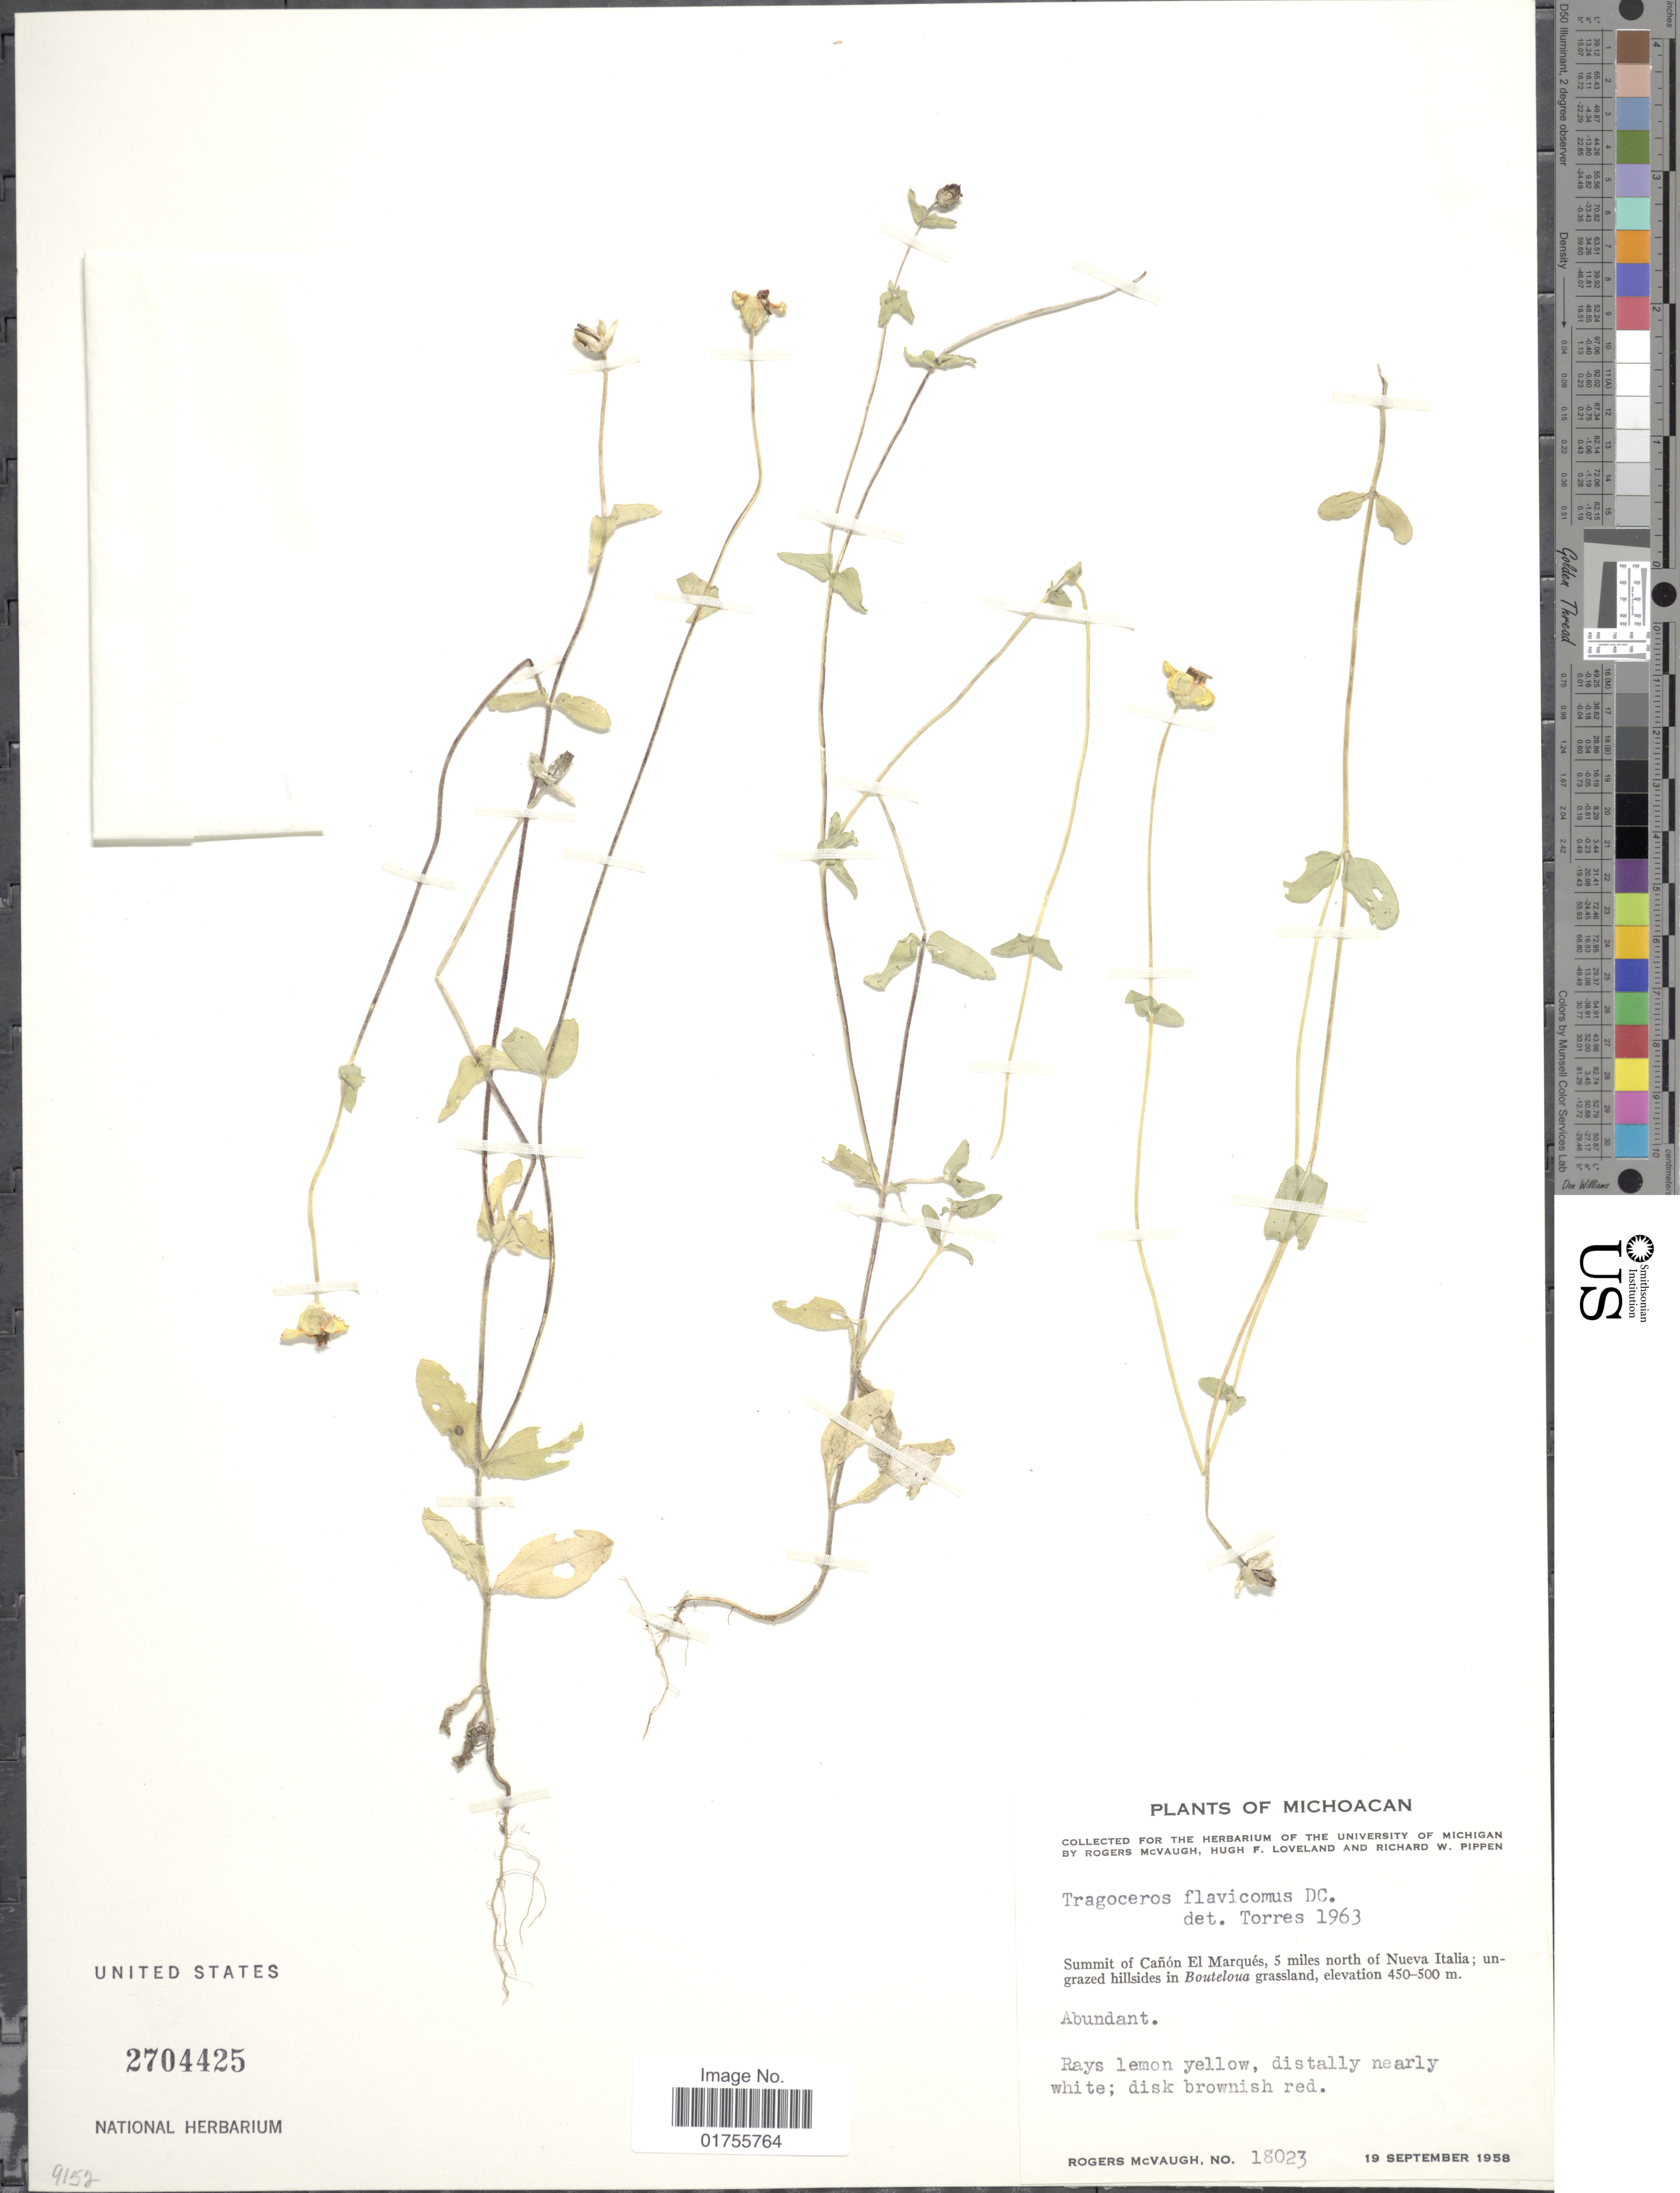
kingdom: Plantae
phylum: Tracheophyta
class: Magnoliopsida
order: Asterales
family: Asteraceae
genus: Tragoceros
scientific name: Tragoceros flavicomum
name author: DC.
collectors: R. McVaugh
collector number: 18023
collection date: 1958-09-19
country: Mexico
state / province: Michoacán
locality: Summit of Cañón El Marqués, 5 miles north of Nueva Italia; ungrazed hillsides in Bouteloua grassland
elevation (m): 450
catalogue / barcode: US 2704425